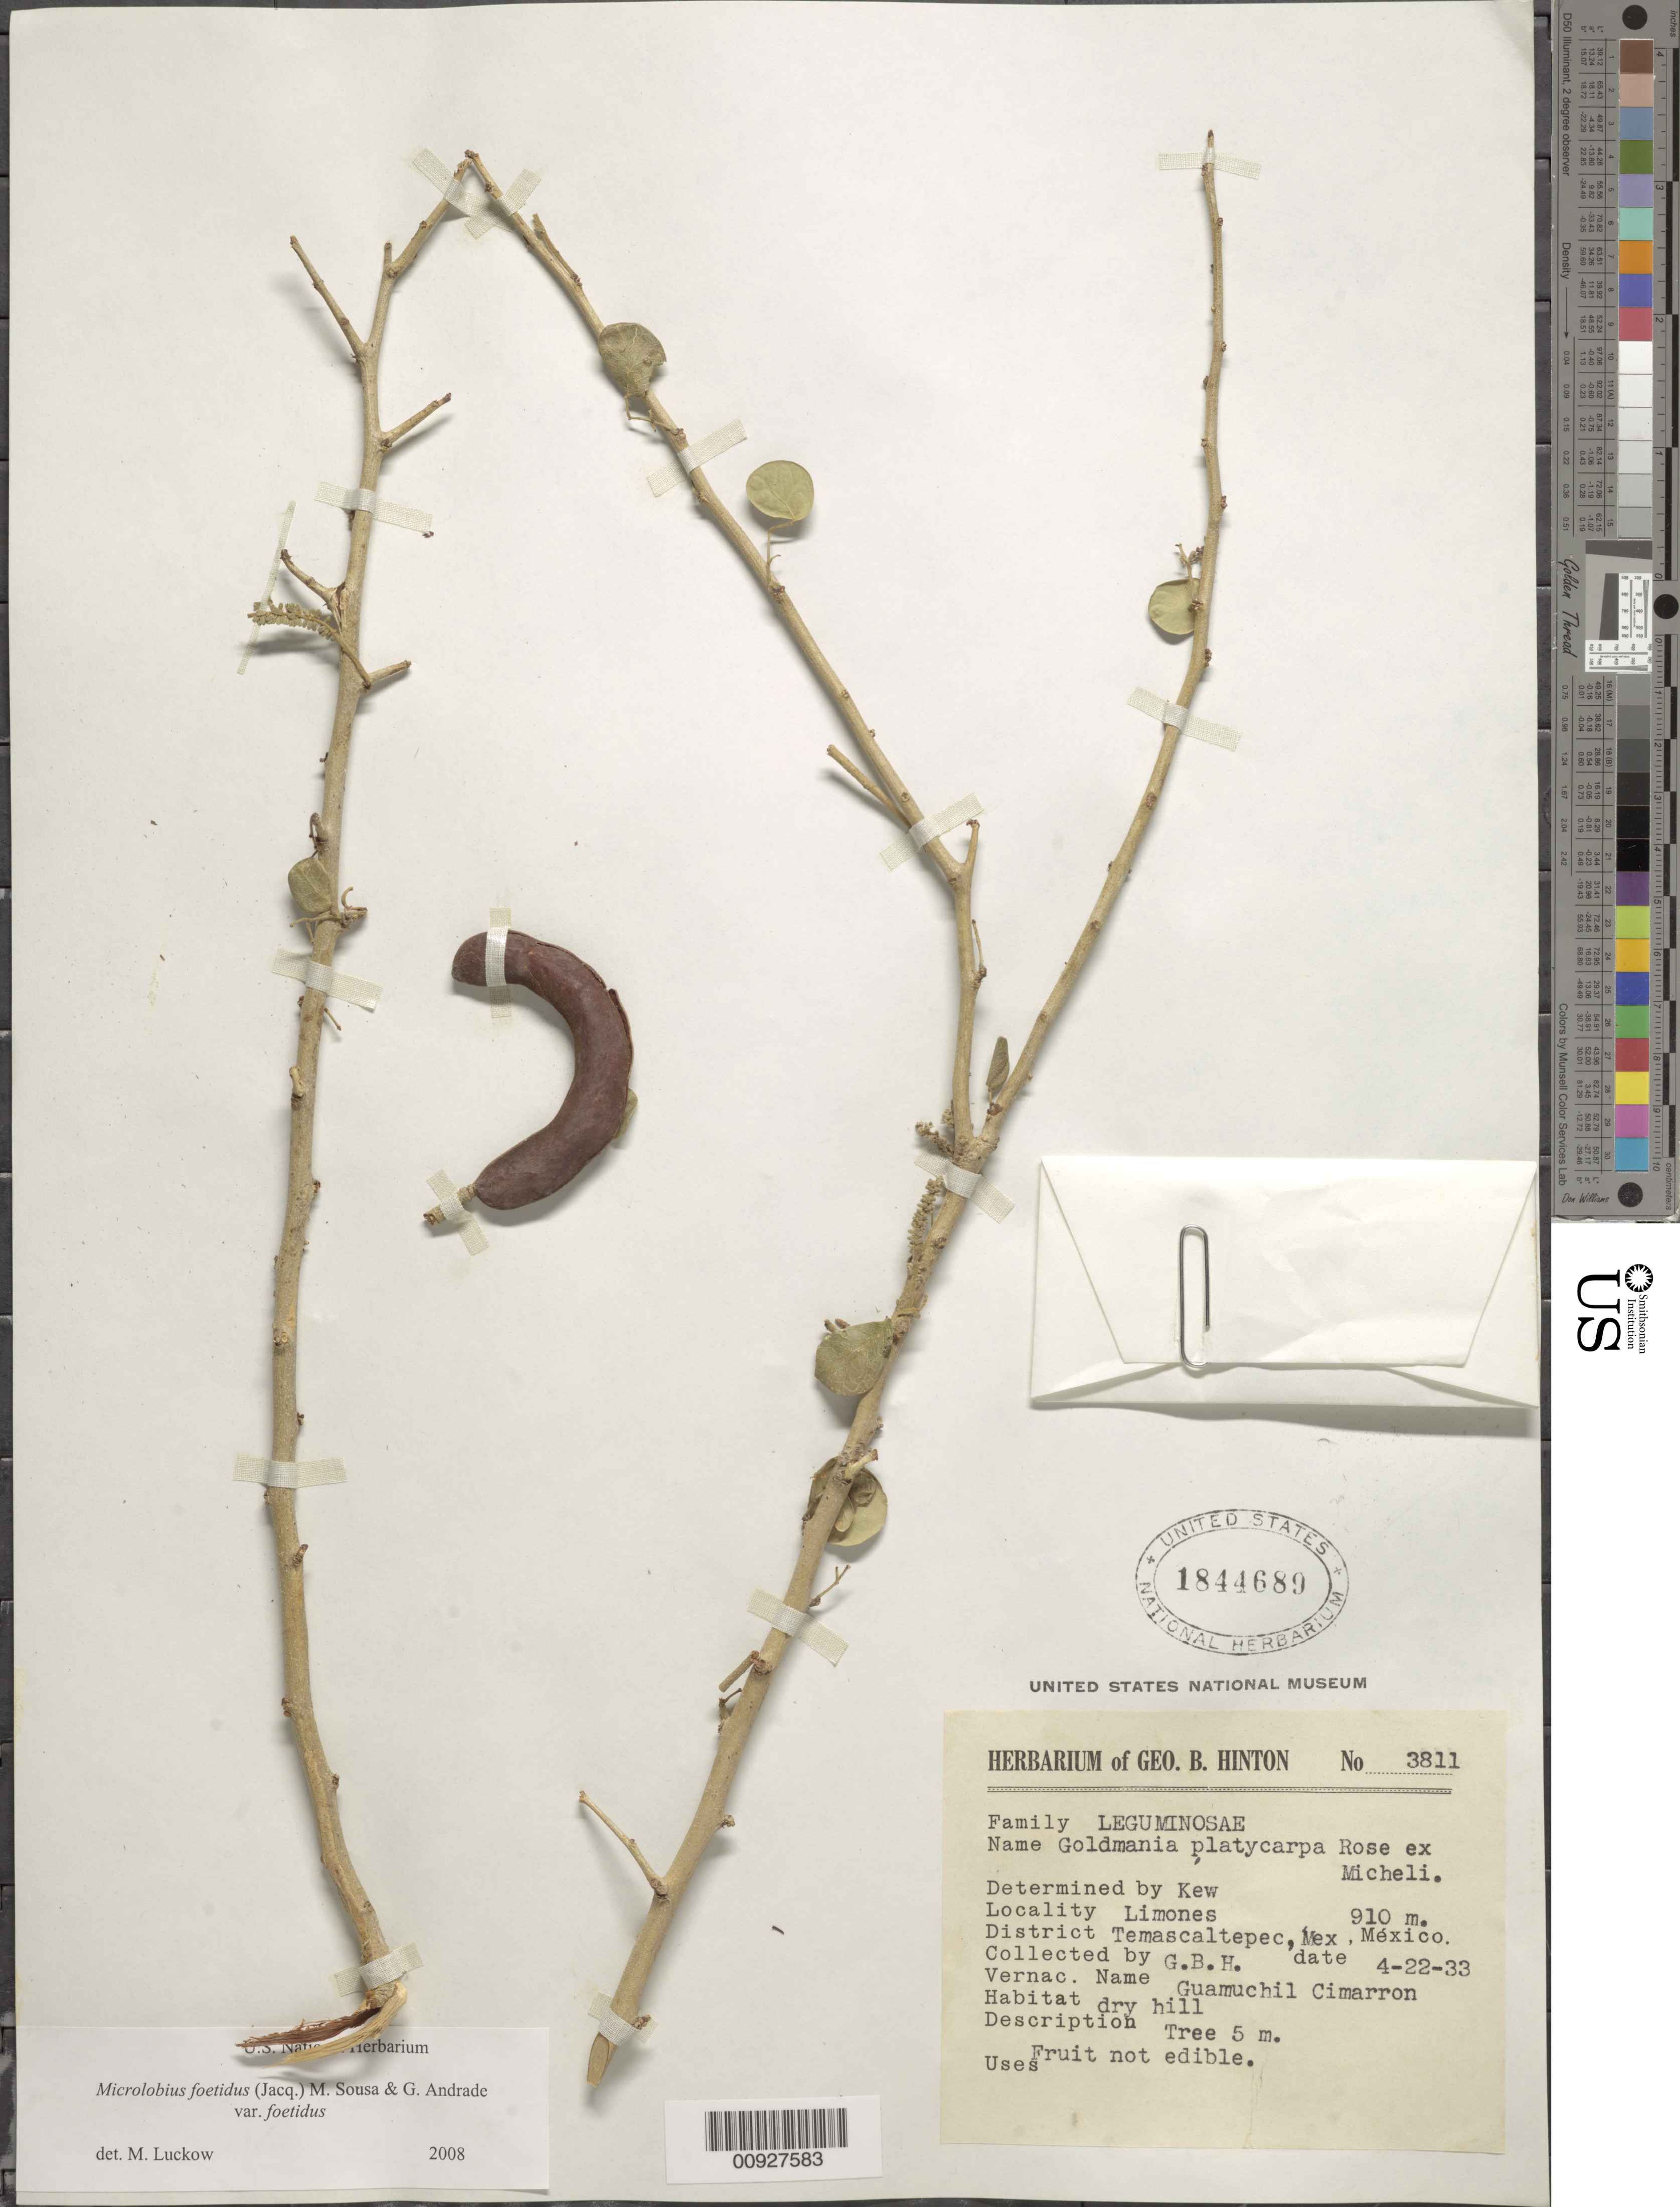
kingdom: Plantae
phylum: Tracheophyta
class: Magnoliopsida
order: Fabales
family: Fabaceae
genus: Microlobius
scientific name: Microlobius foetidus subsp. foetidus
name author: (Jacq.) M. Sousa & G. Andrade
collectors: G. B. Hinton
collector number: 3811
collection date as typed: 22 Apr 1933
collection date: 1933-04-22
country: Mexico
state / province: México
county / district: Temascaltepec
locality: Limones, District Temascaltepec, State of Mexico.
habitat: Dry hill.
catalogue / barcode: US 1844689